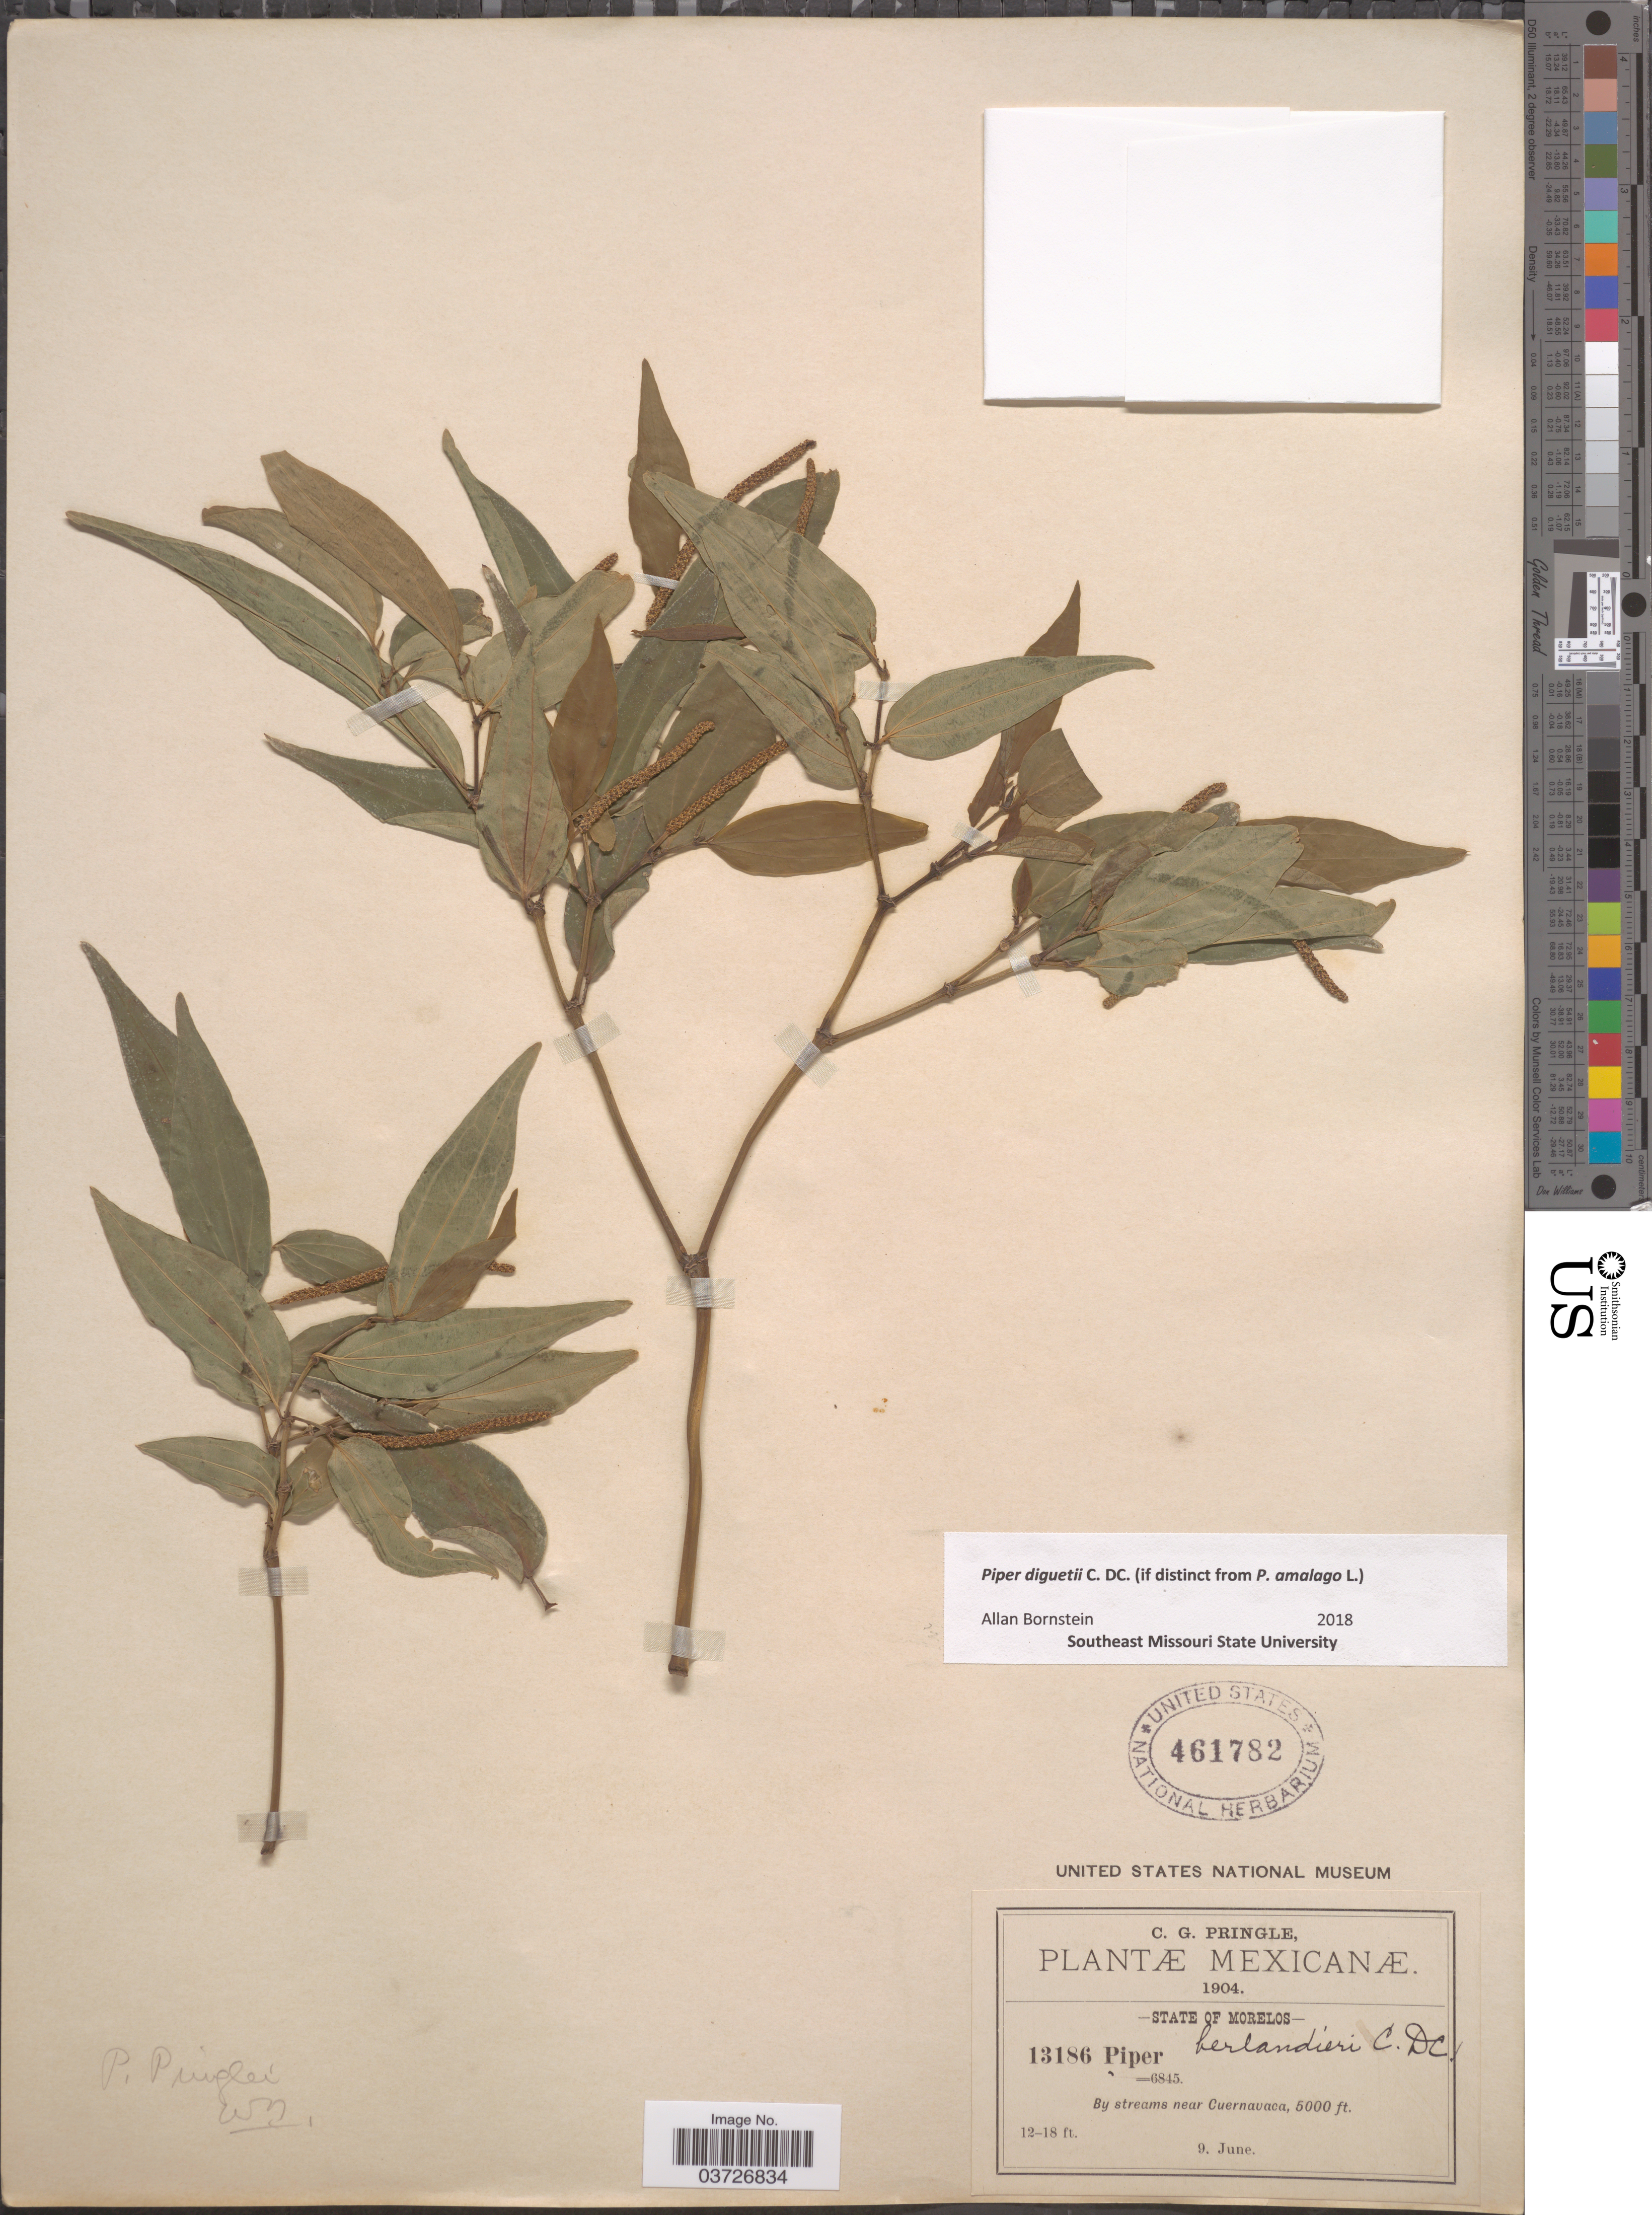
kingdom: Plantae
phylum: Tracheophyta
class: Magnoliopsida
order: Piperales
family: Piperaceae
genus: Piper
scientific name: Piper diguetii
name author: C. DC.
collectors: C. G. Pringle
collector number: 13186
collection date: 1904-06-09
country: Mexico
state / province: Morelos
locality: Near Cuernavaca.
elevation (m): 1524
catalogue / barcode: US 461782